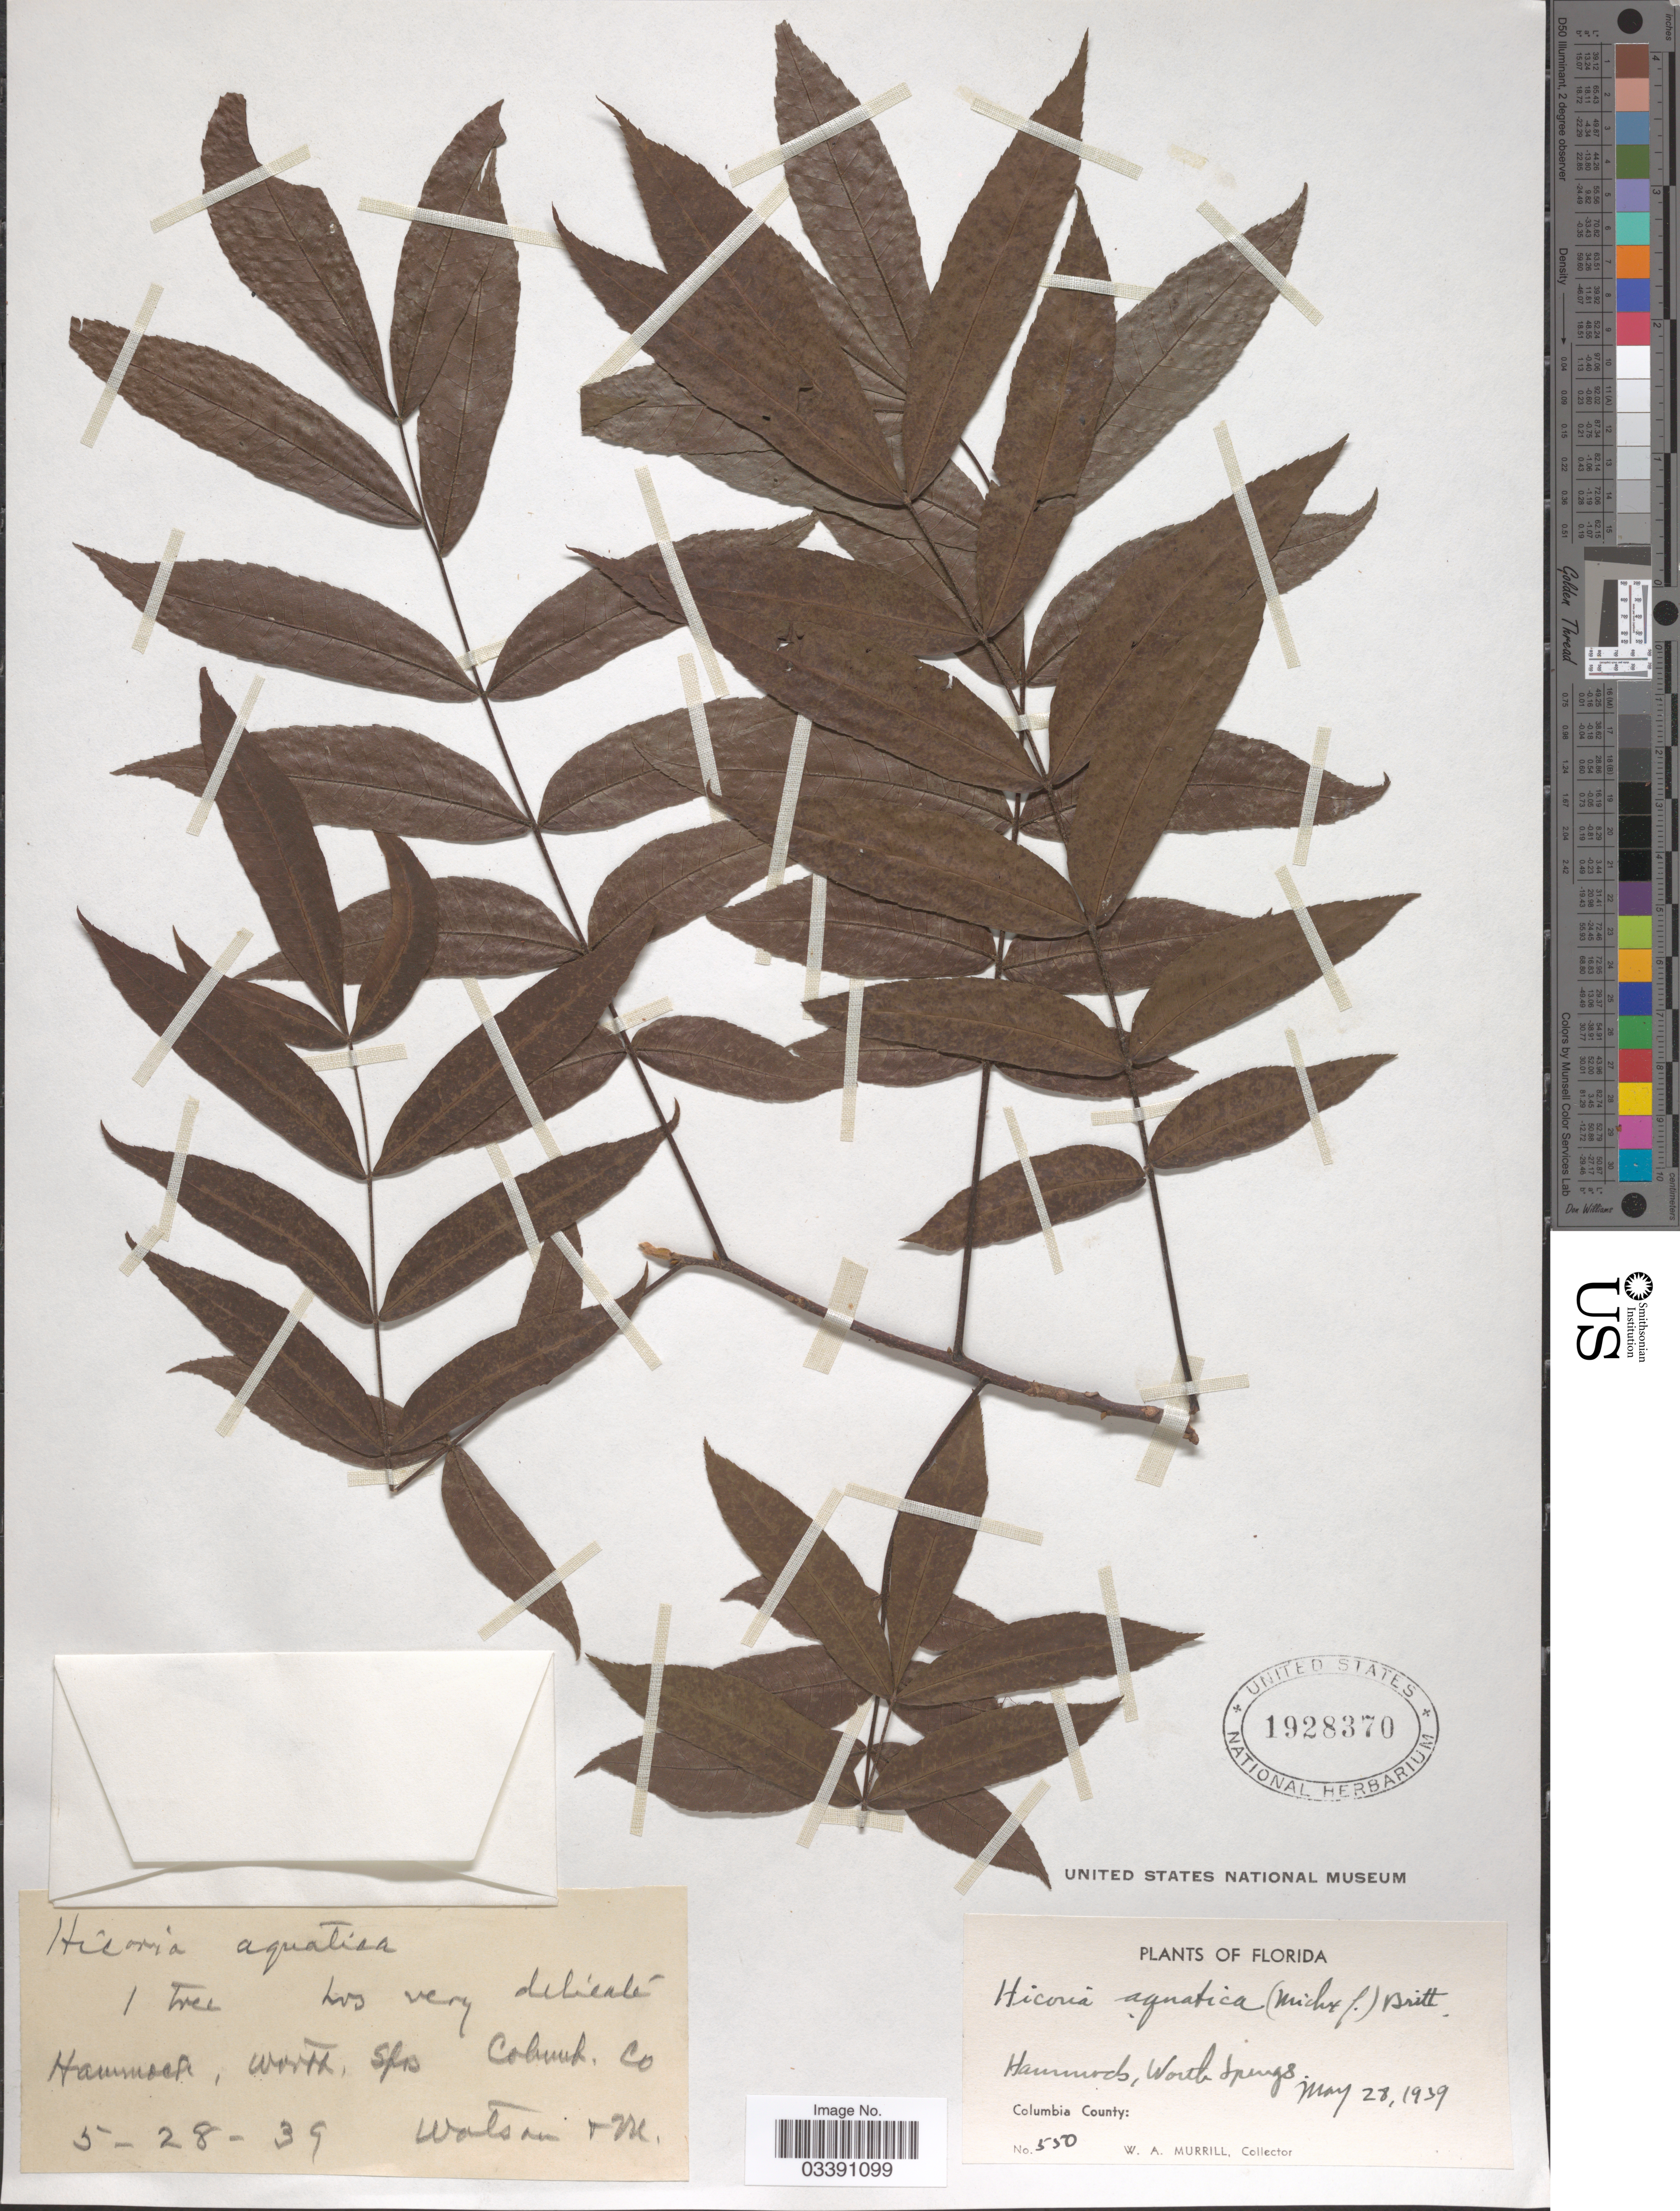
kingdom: Plantae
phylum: Tracheophyta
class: Magnoliopsida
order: Fagales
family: Juglandaceae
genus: Carya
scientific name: Carya aquatica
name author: (F. Michx.) Nutt.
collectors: W. A. Murrill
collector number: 550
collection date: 1939-05-28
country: United States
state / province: Florida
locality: Hammock, Worth Springs, Columbia County.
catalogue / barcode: US 1928370